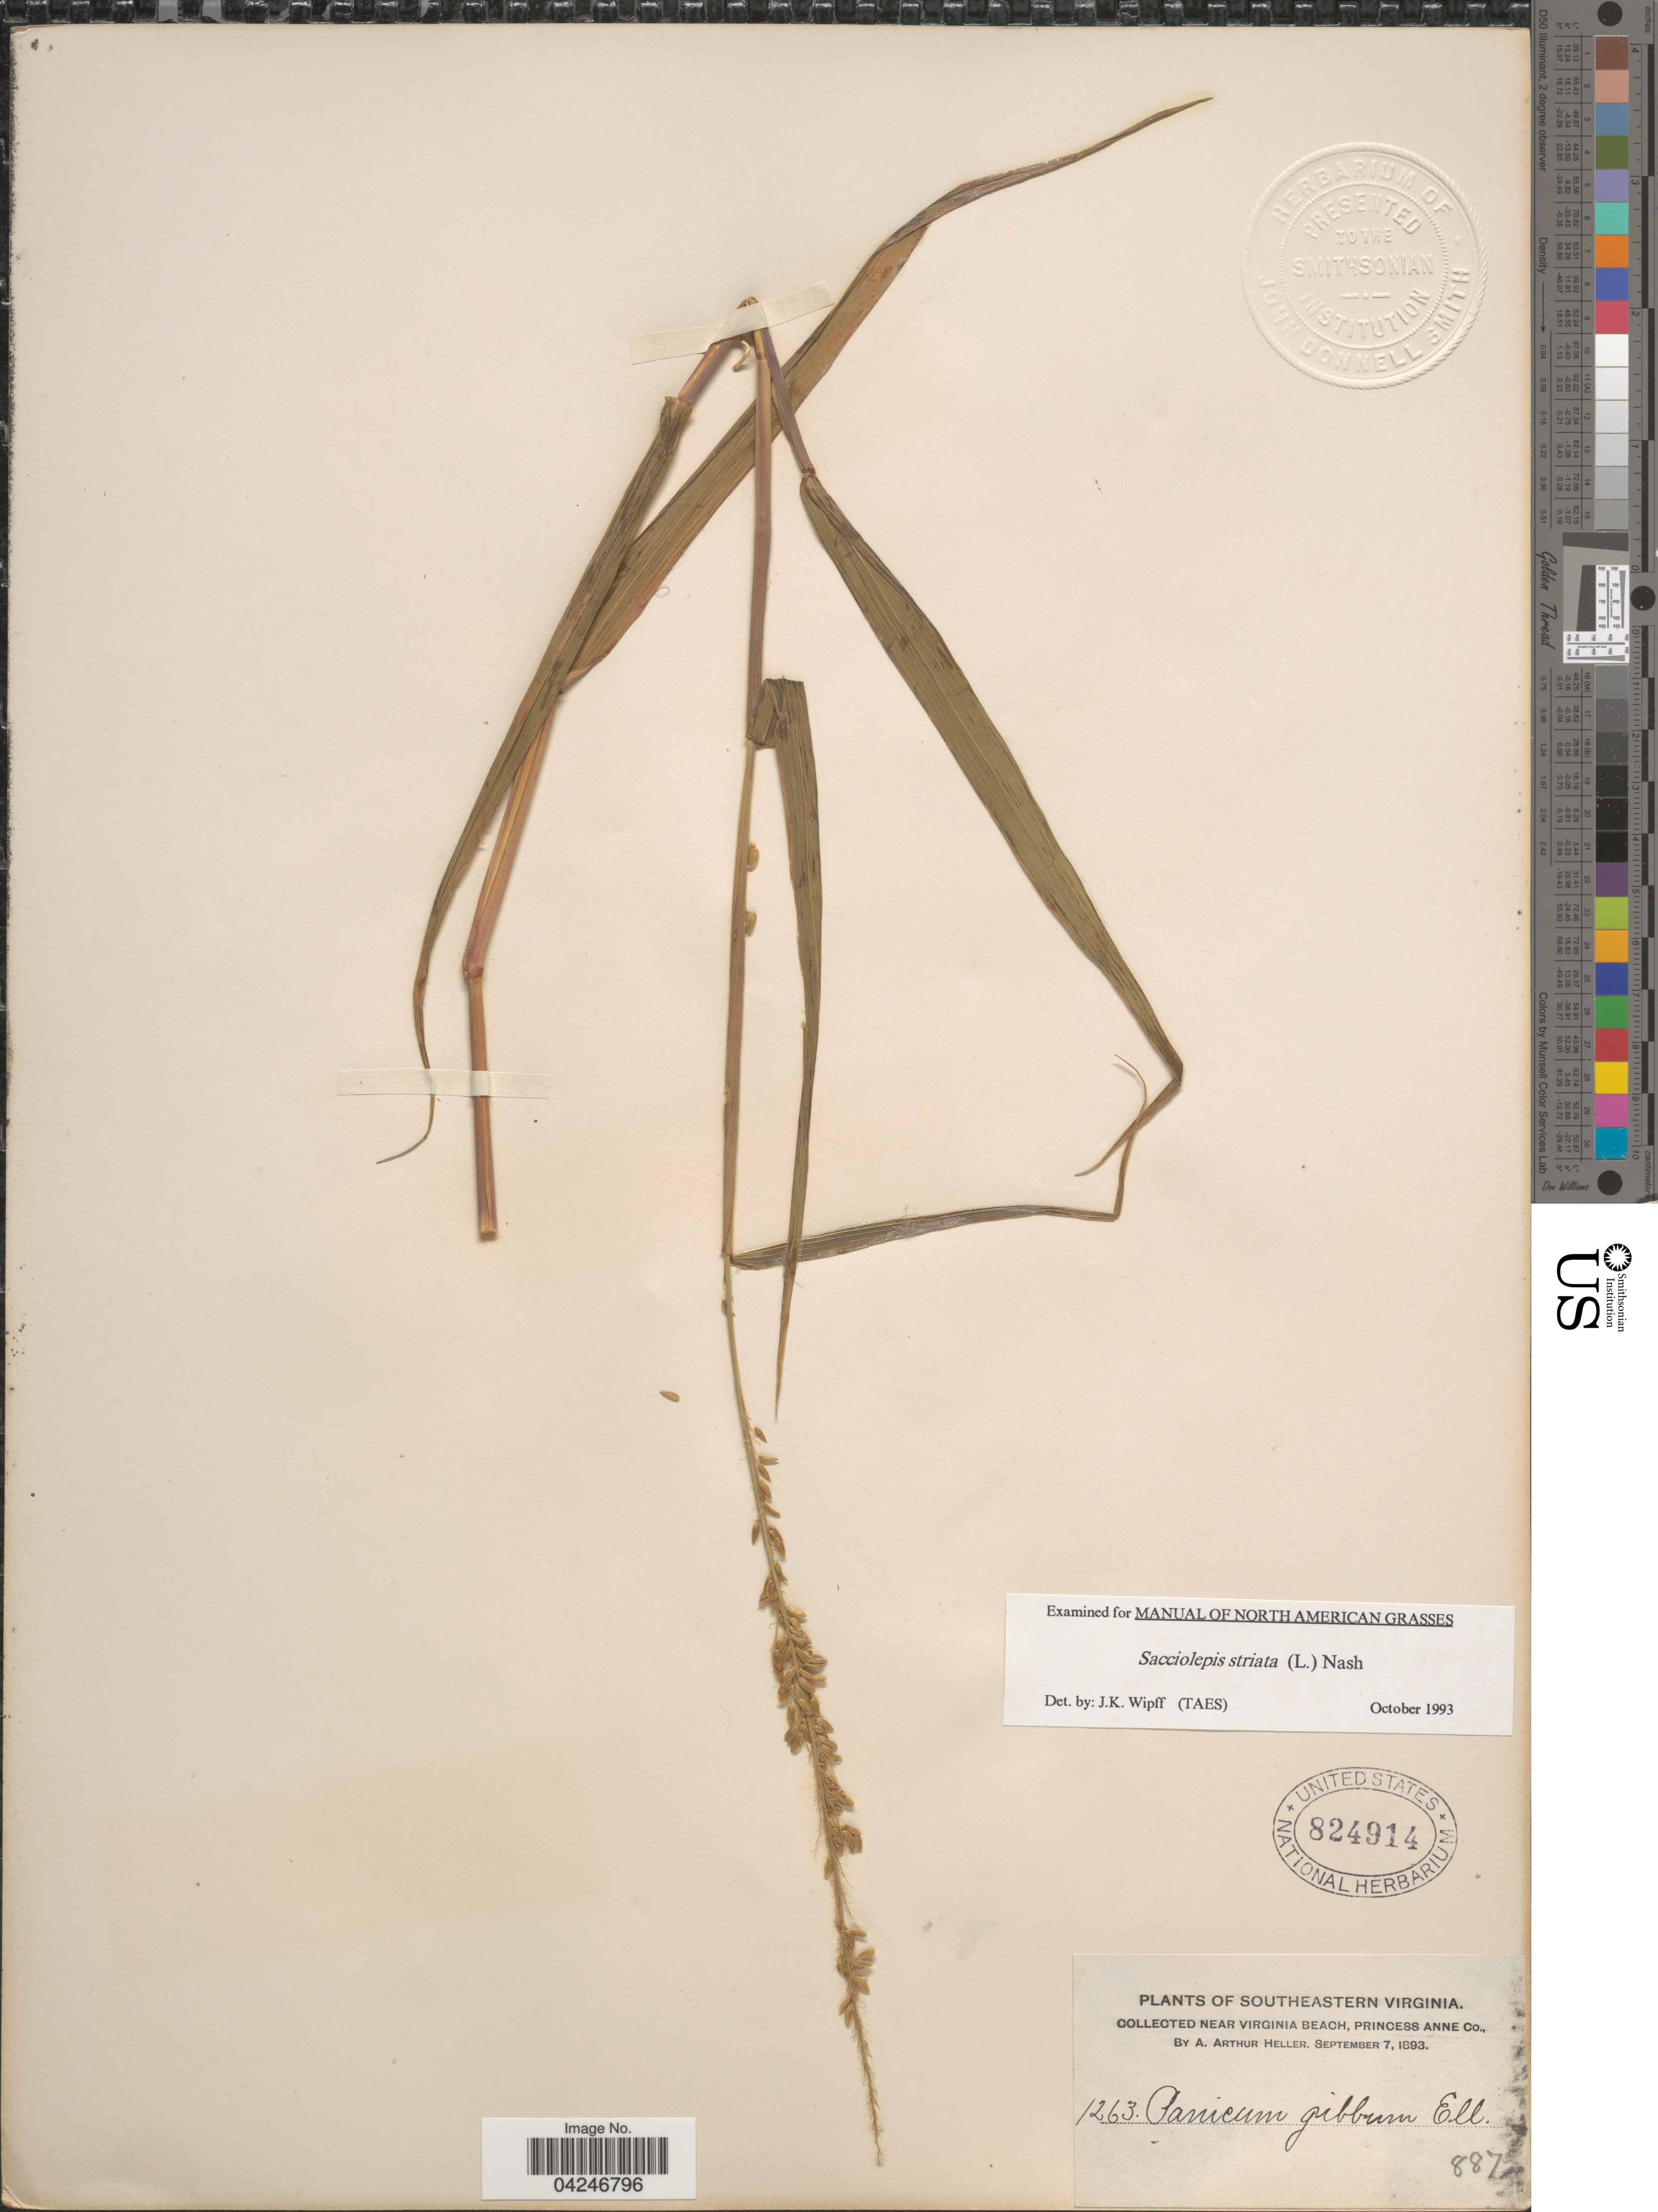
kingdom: Plantae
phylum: Tracheophyta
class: Liliopsida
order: Poales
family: Poaceae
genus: Sacciolepis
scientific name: Sacciolepis striata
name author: (L.) Nash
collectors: A. A. Heller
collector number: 1263/887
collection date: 1893-09-07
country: United States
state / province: Virginia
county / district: City of Virginia Beach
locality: Southeastern Virginia. Near Virginia Beach, Princess Anne (=historic county name) Co.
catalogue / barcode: US 824914